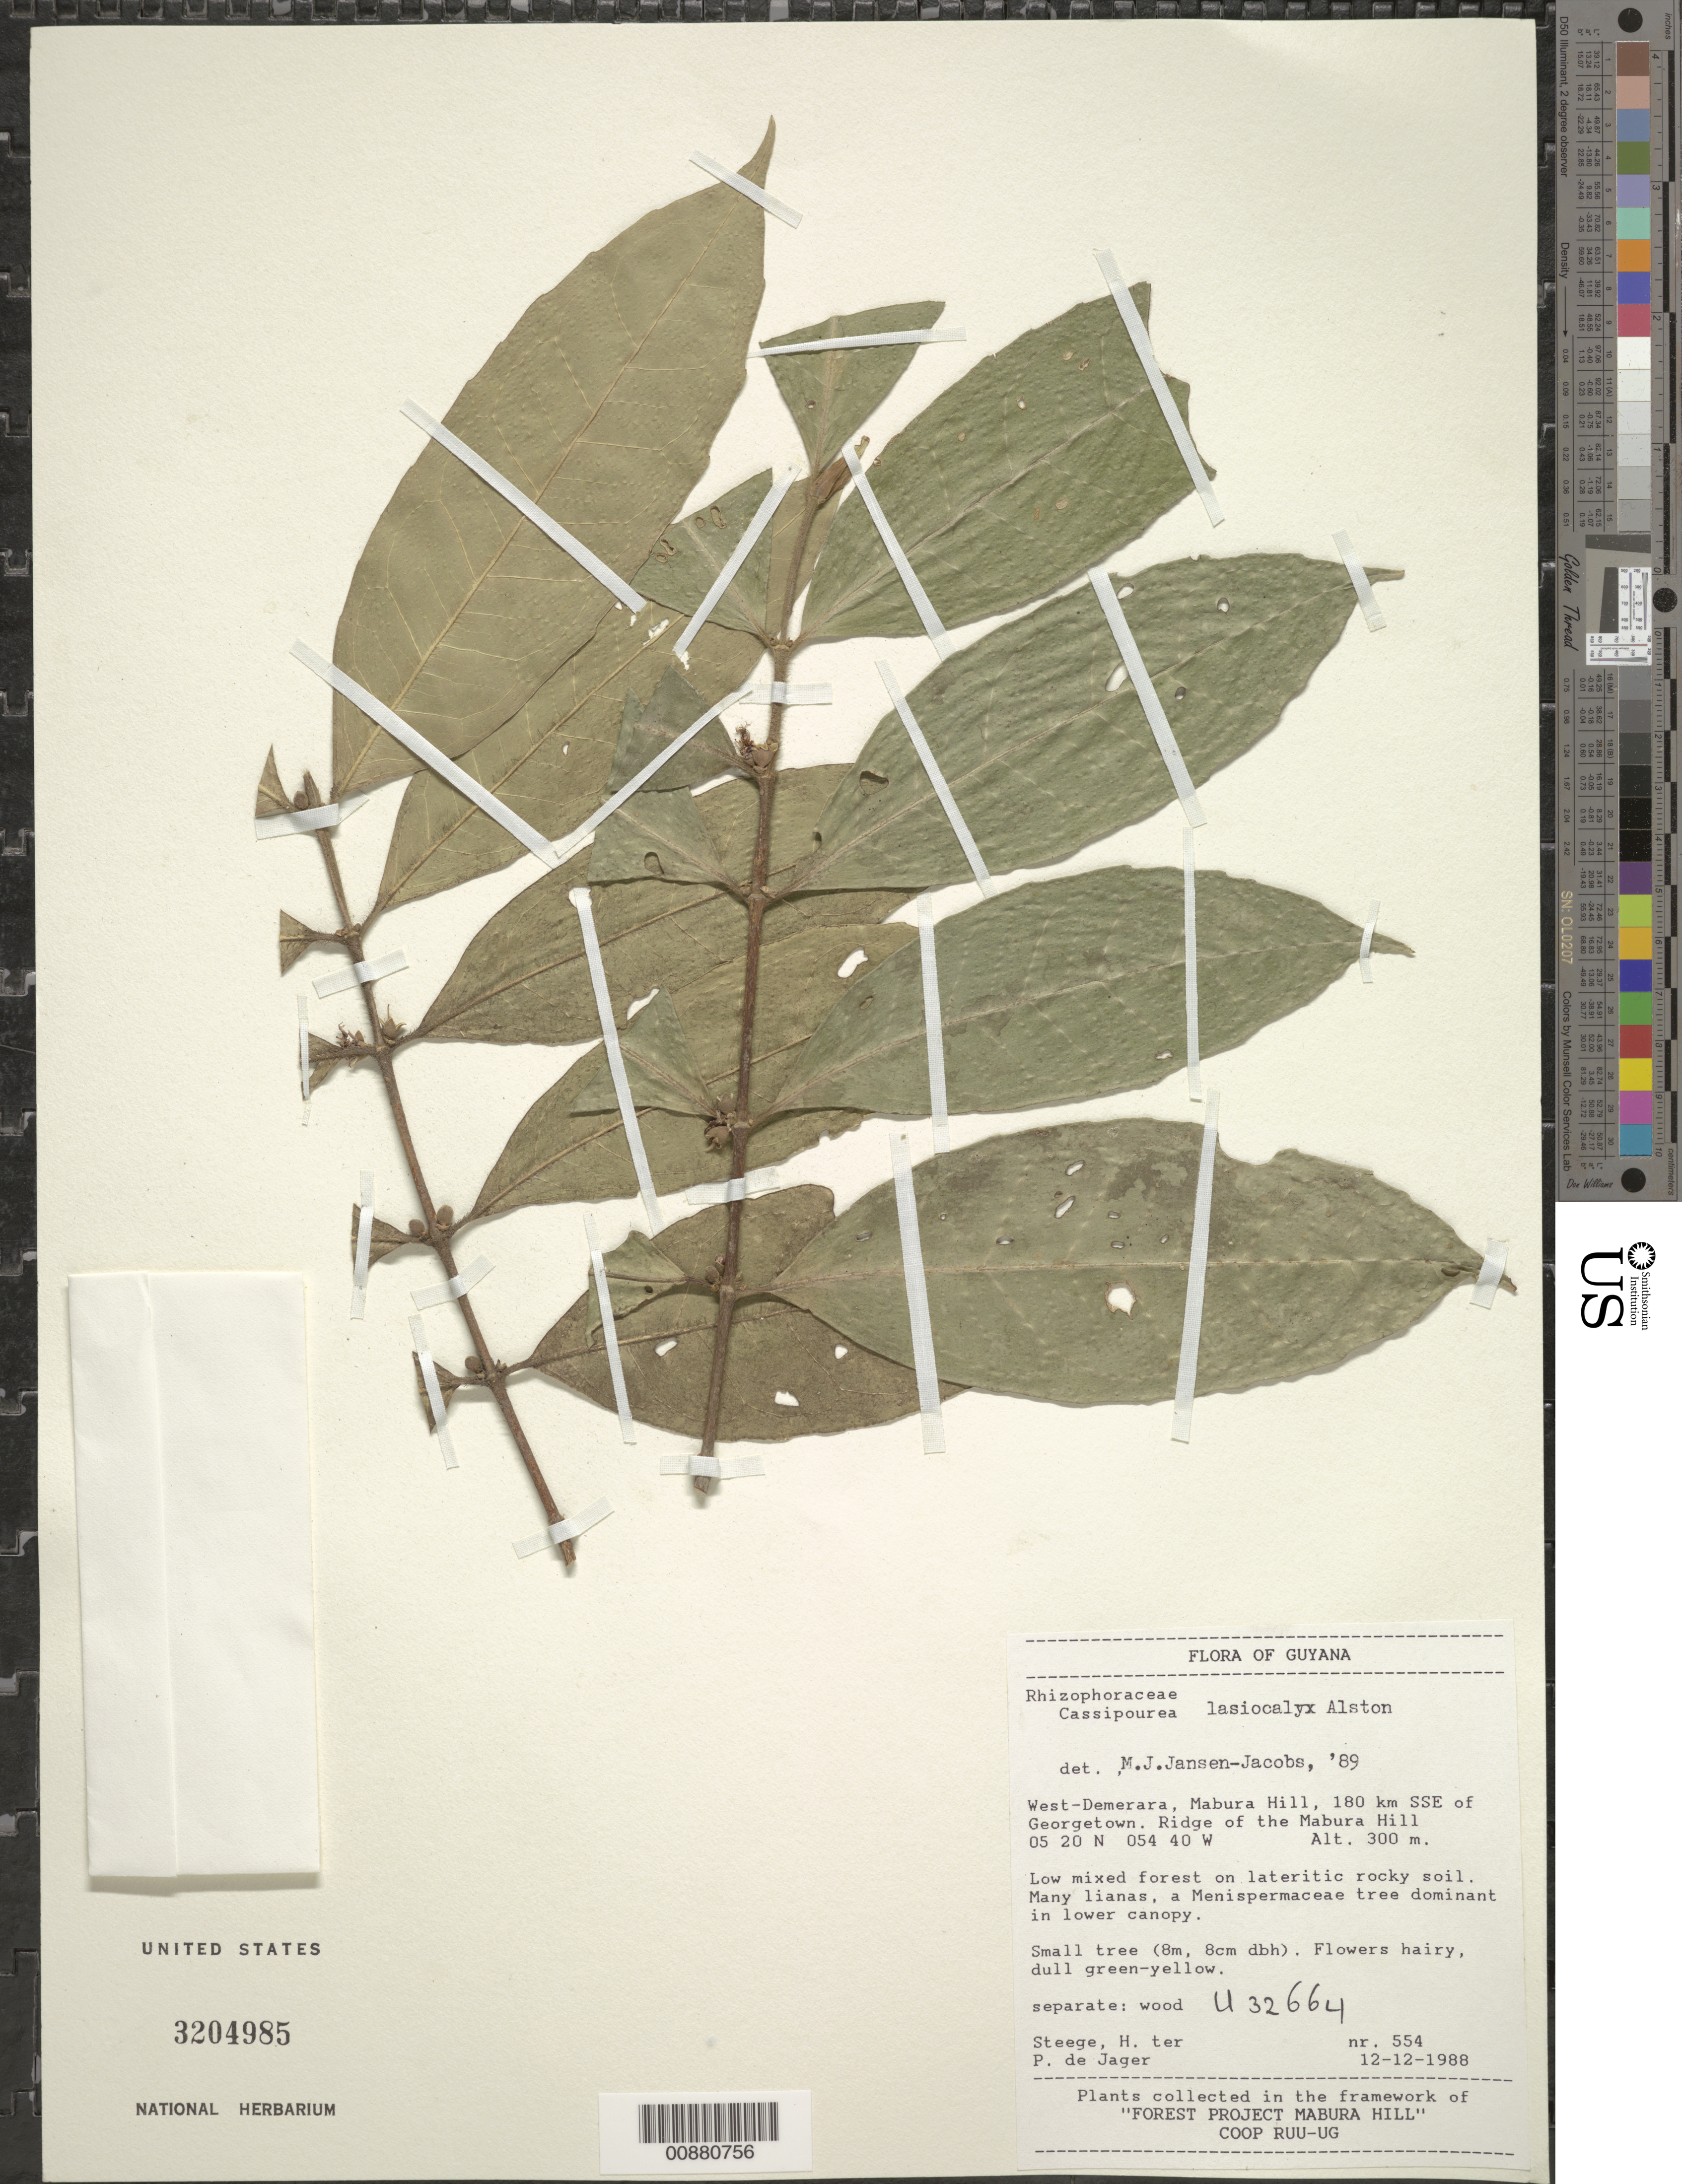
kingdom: Plantae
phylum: Tracheophyta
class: Magnoliopsida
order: Malpighiales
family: Rhizophoraceae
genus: Cassipourea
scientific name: Cassipourea lasiocalyx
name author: Alston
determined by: Jansen-Jacobs, M. J., (U), Nationaal Herbarium Nederland, Utrecht University branch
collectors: H. ter Steege & P. De Jager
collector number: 554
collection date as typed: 12-Dec-88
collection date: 1988-12-12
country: Guyana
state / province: U. Demerara-Berbice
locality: Mabura Hill, 180 km SSE of Georgetown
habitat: Low mixed forest on lateritic rocky soil, many lianas, a Menispermaceae tree dominant in lower canopy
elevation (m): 300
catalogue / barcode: US 3204985